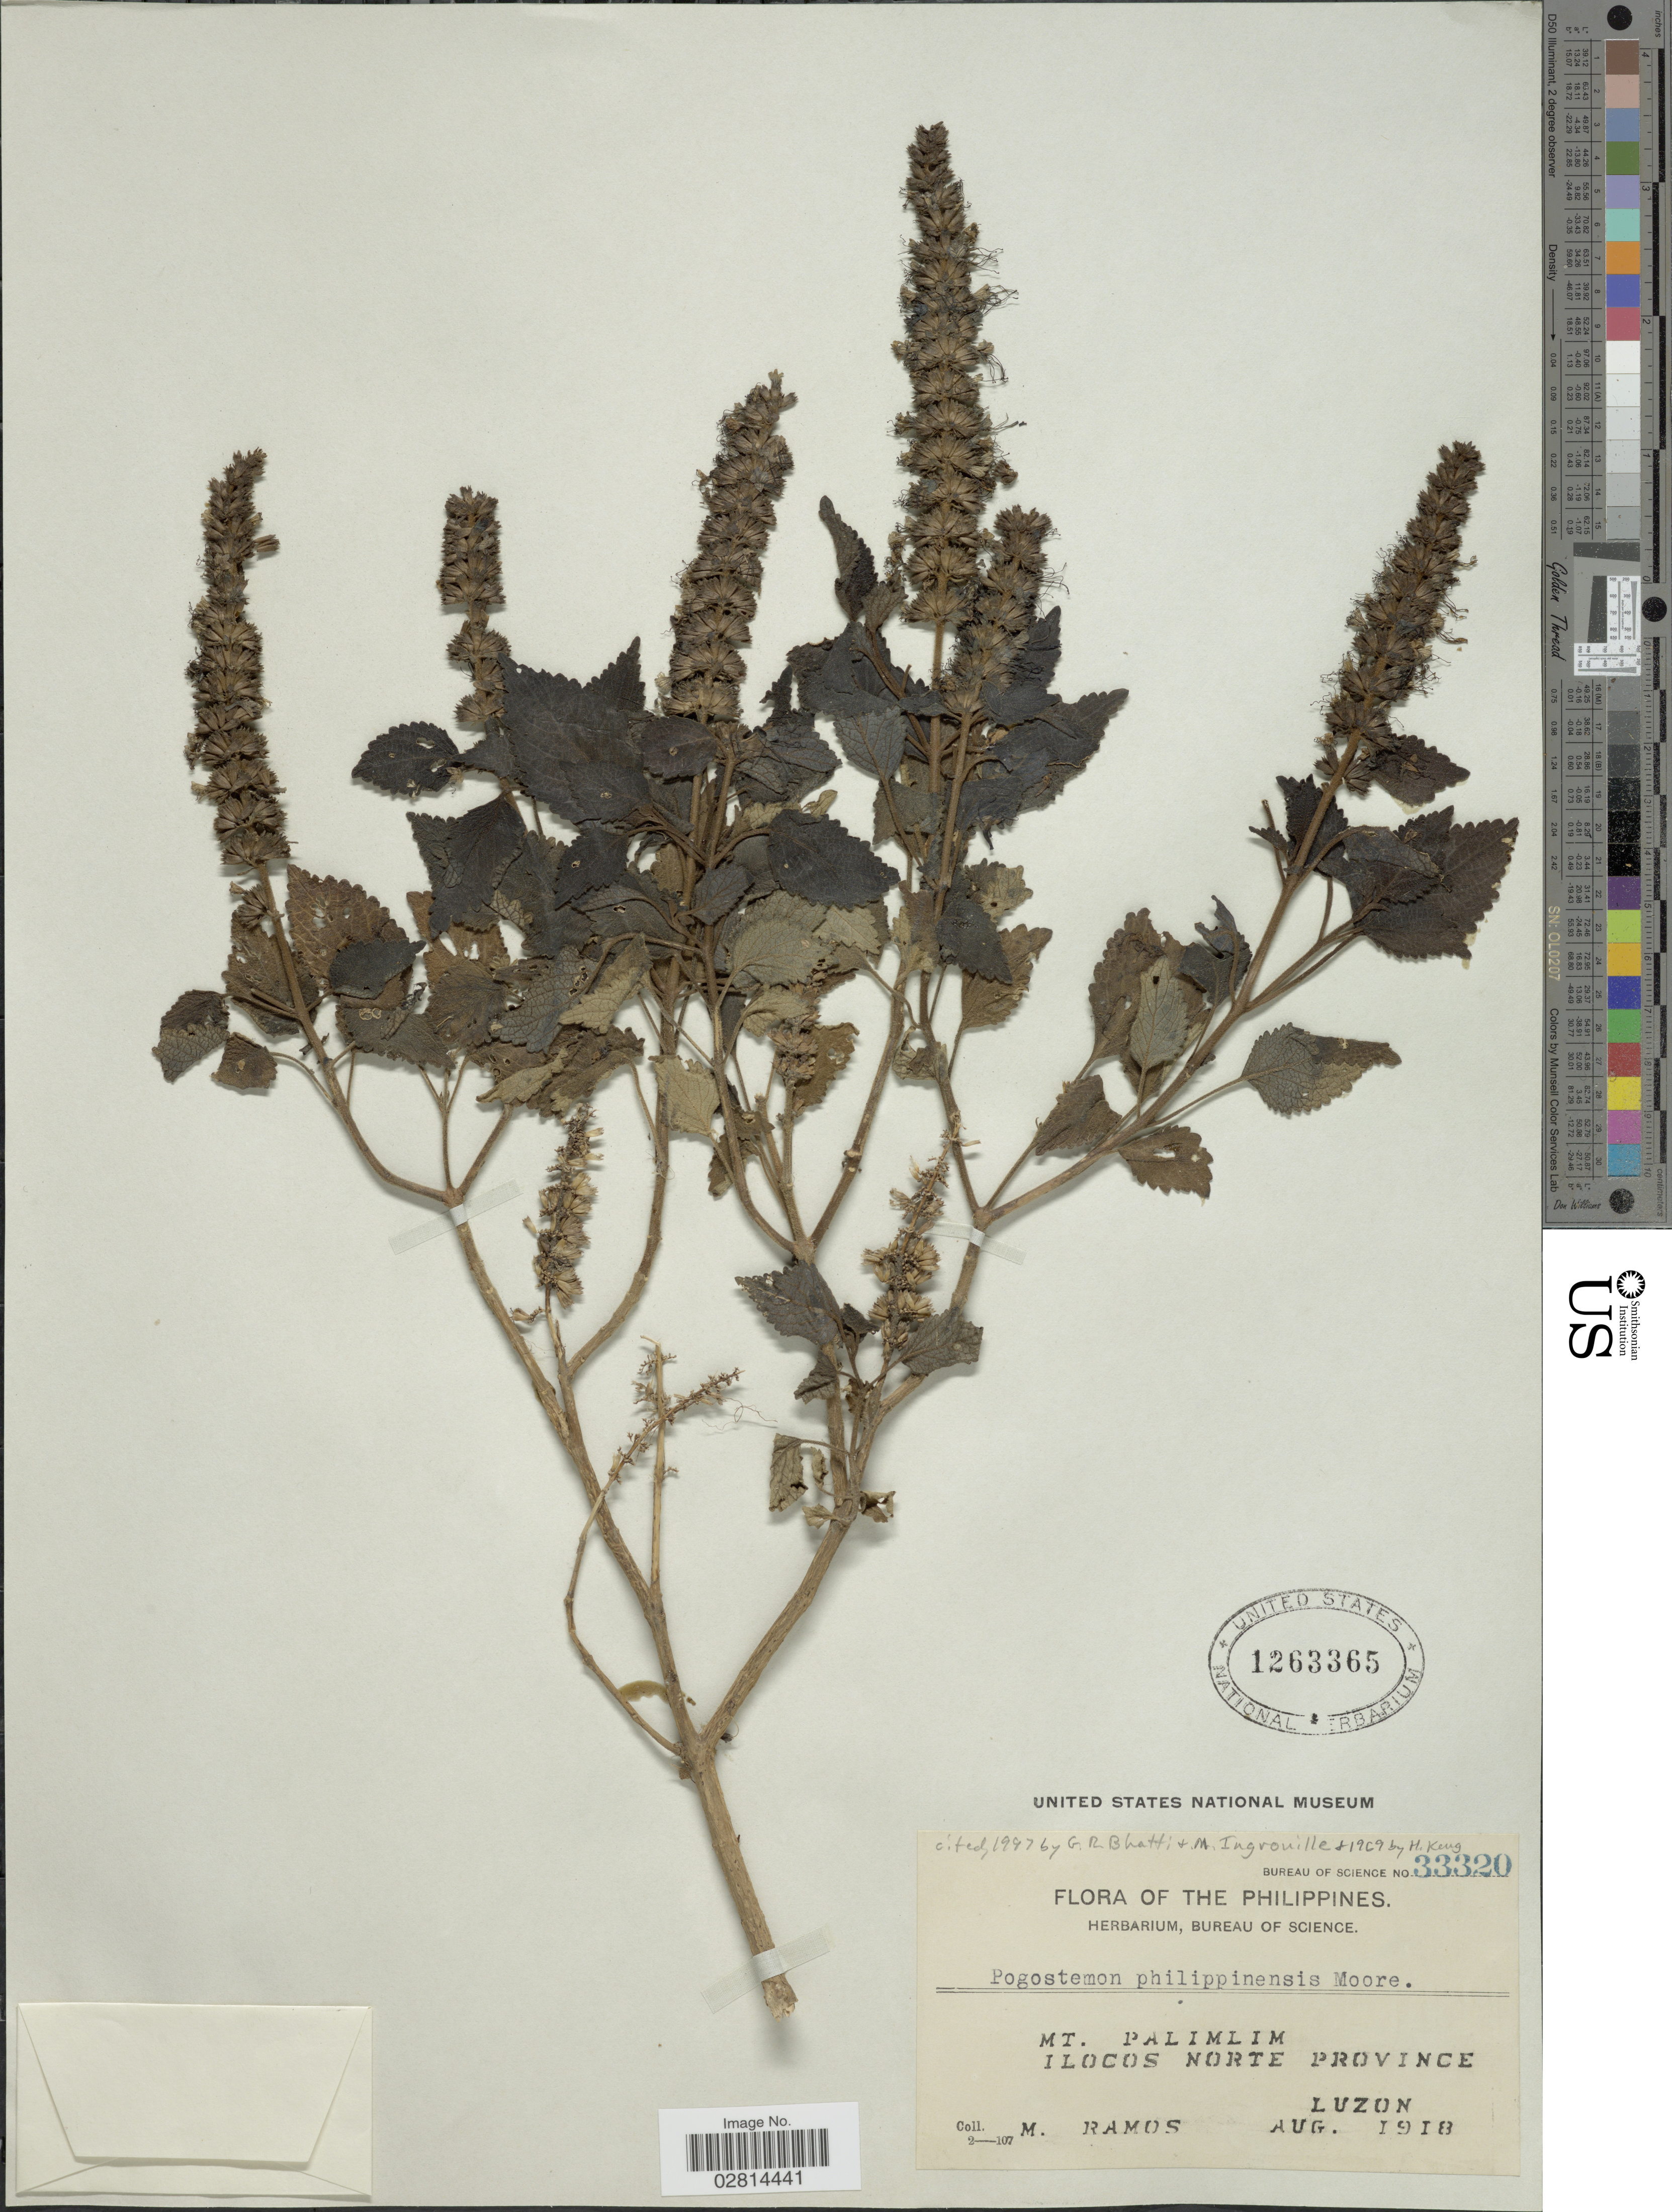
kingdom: Plantae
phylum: Tracheophyta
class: Magnoliopsida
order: Lamiales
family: Lamiaceae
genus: Pogostemon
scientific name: Pogostemon philippinensis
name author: S. Moore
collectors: M. Ramos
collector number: Bureau of Science 33320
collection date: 1918-08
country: Philippines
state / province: Ilocos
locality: Mt. Palimlim. Ilocos Norte Province. Luzon.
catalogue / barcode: US 1263365